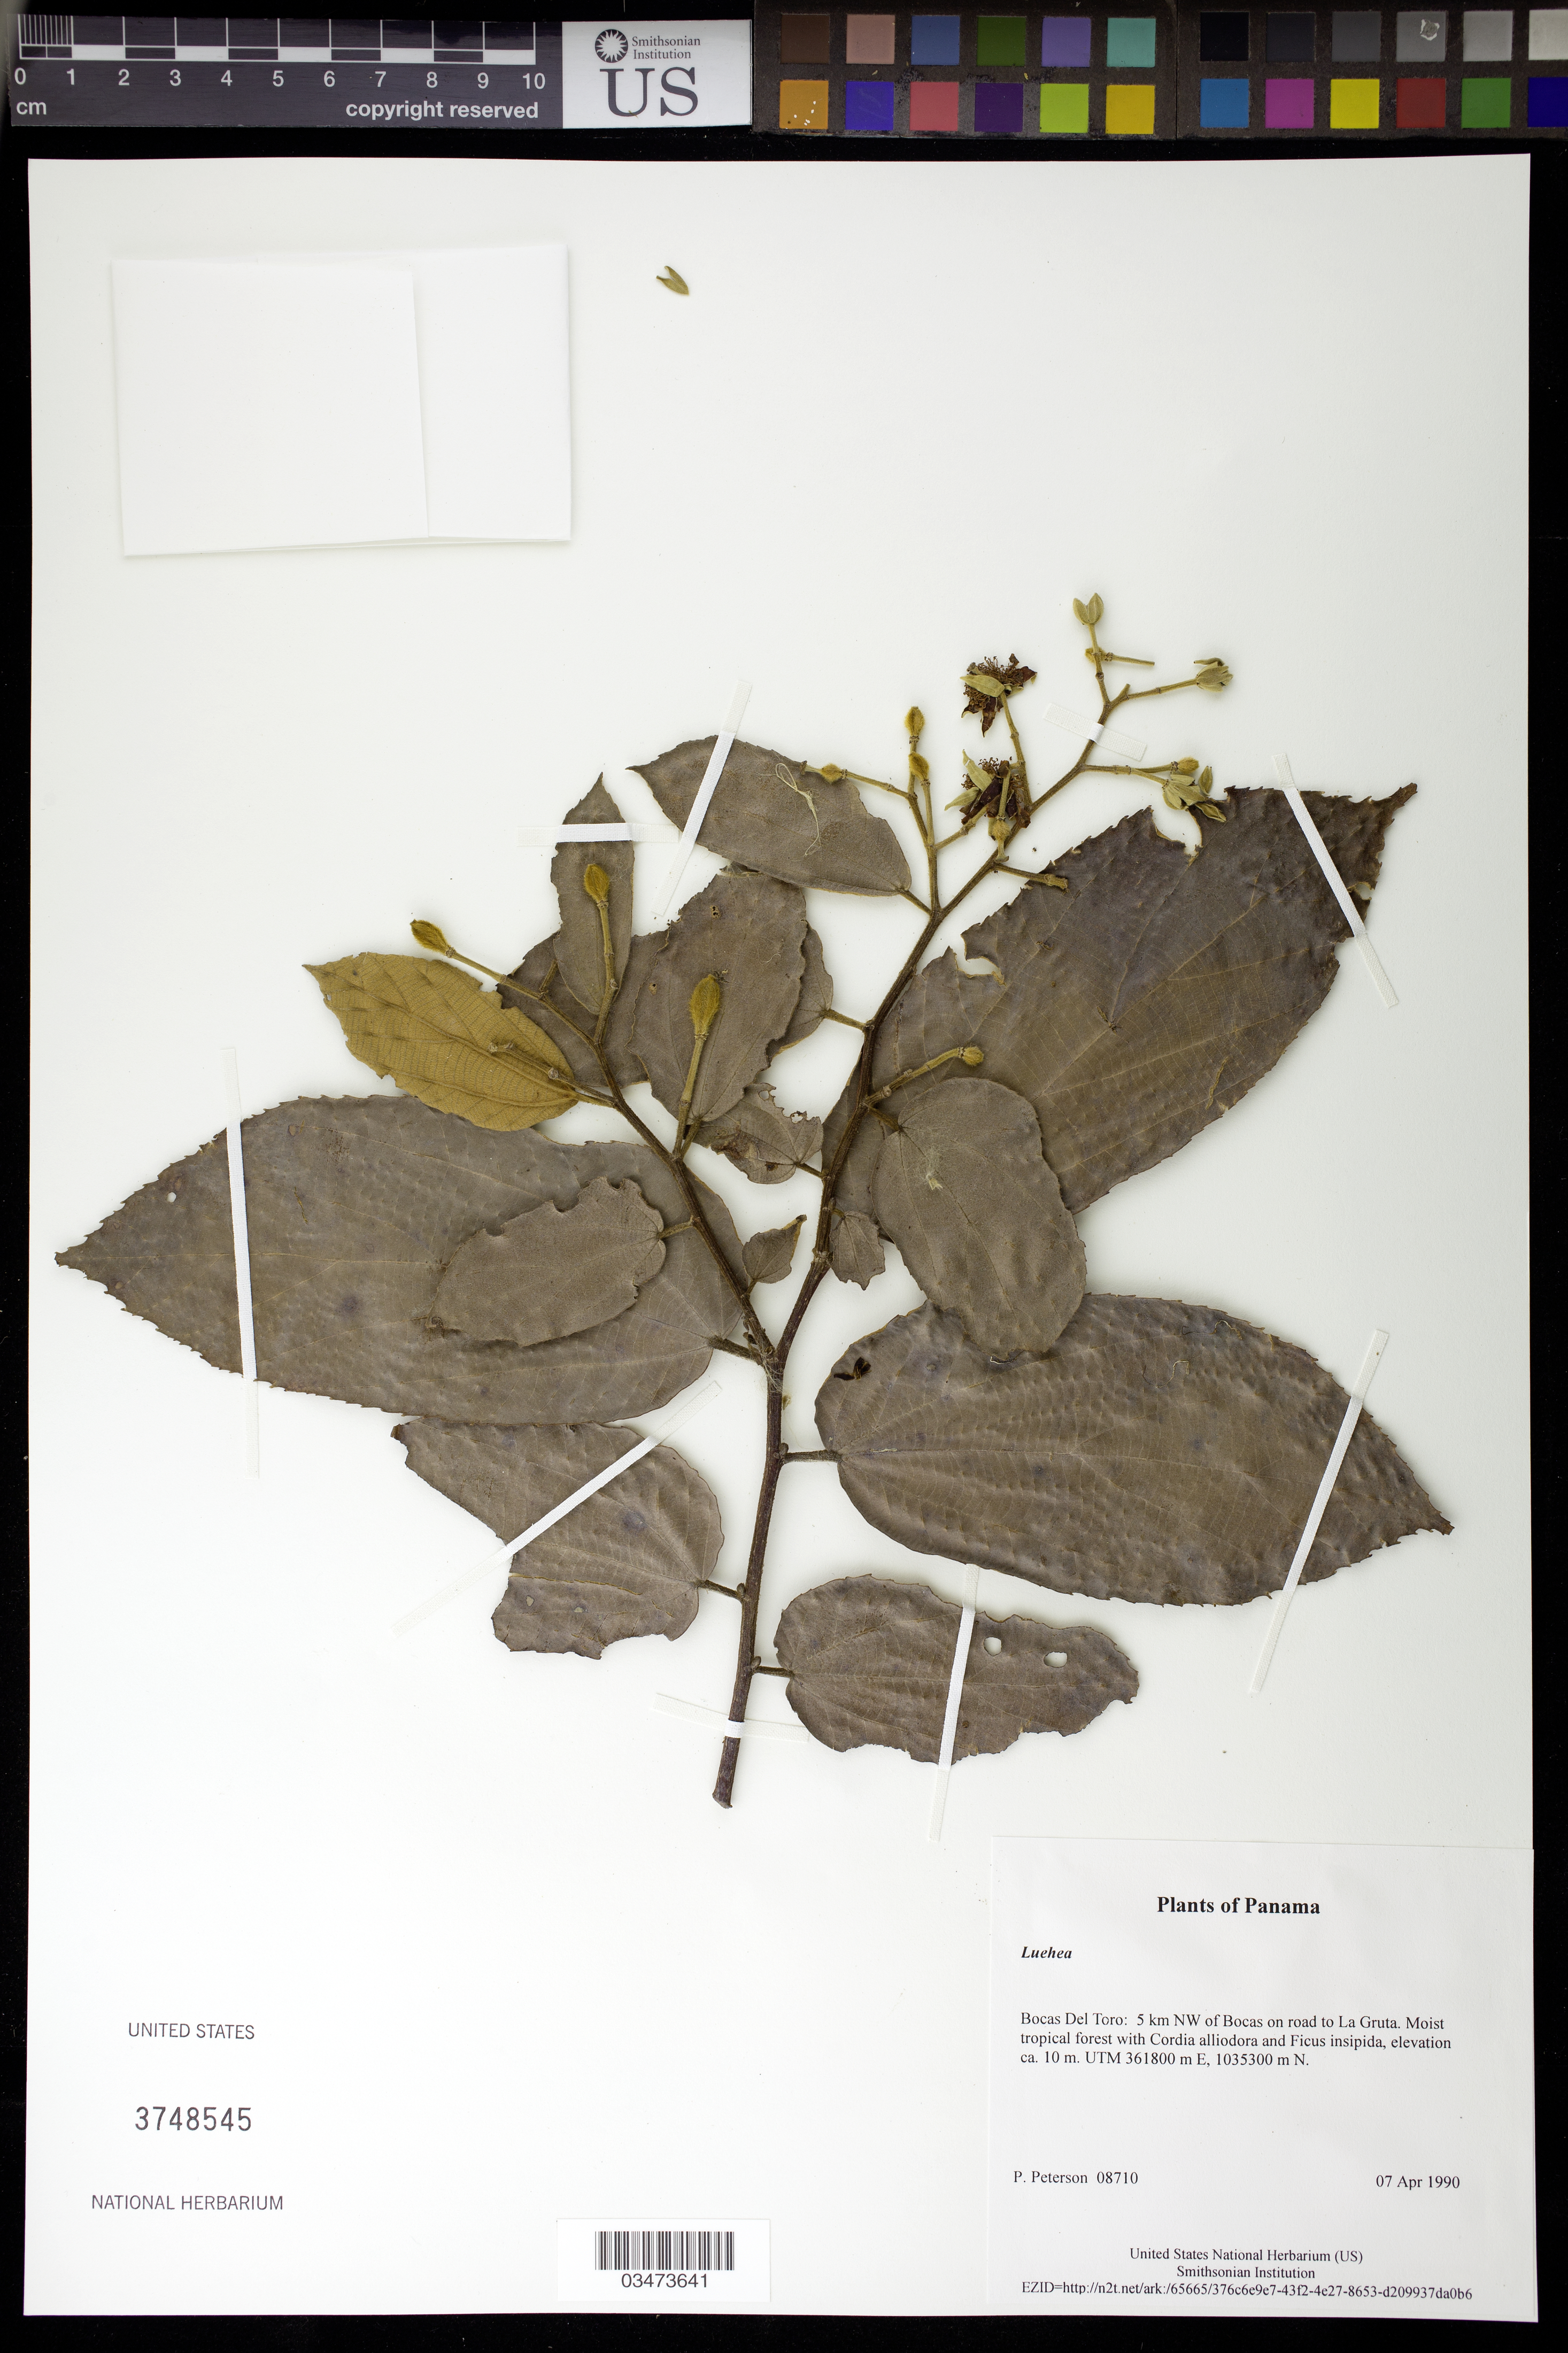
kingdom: Plantae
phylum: Tracheophyta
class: Magnoliopsida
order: Malvales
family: Malvaceae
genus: Luehea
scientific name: Luehea sp.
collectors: P. M. Peterson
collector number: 08710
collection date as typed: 07 Apr 1990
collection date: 1990-04-07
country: Panama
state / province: Bocas del Toro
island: Colón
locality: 5 km NW of Bocas on road to La Gruta.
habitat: Moist tropical forest with Cordia alliodora and Ficus insipida, elevation ca. 10 m. UTM 361800 m E, 1035300 m N.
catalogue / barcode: US 3748545